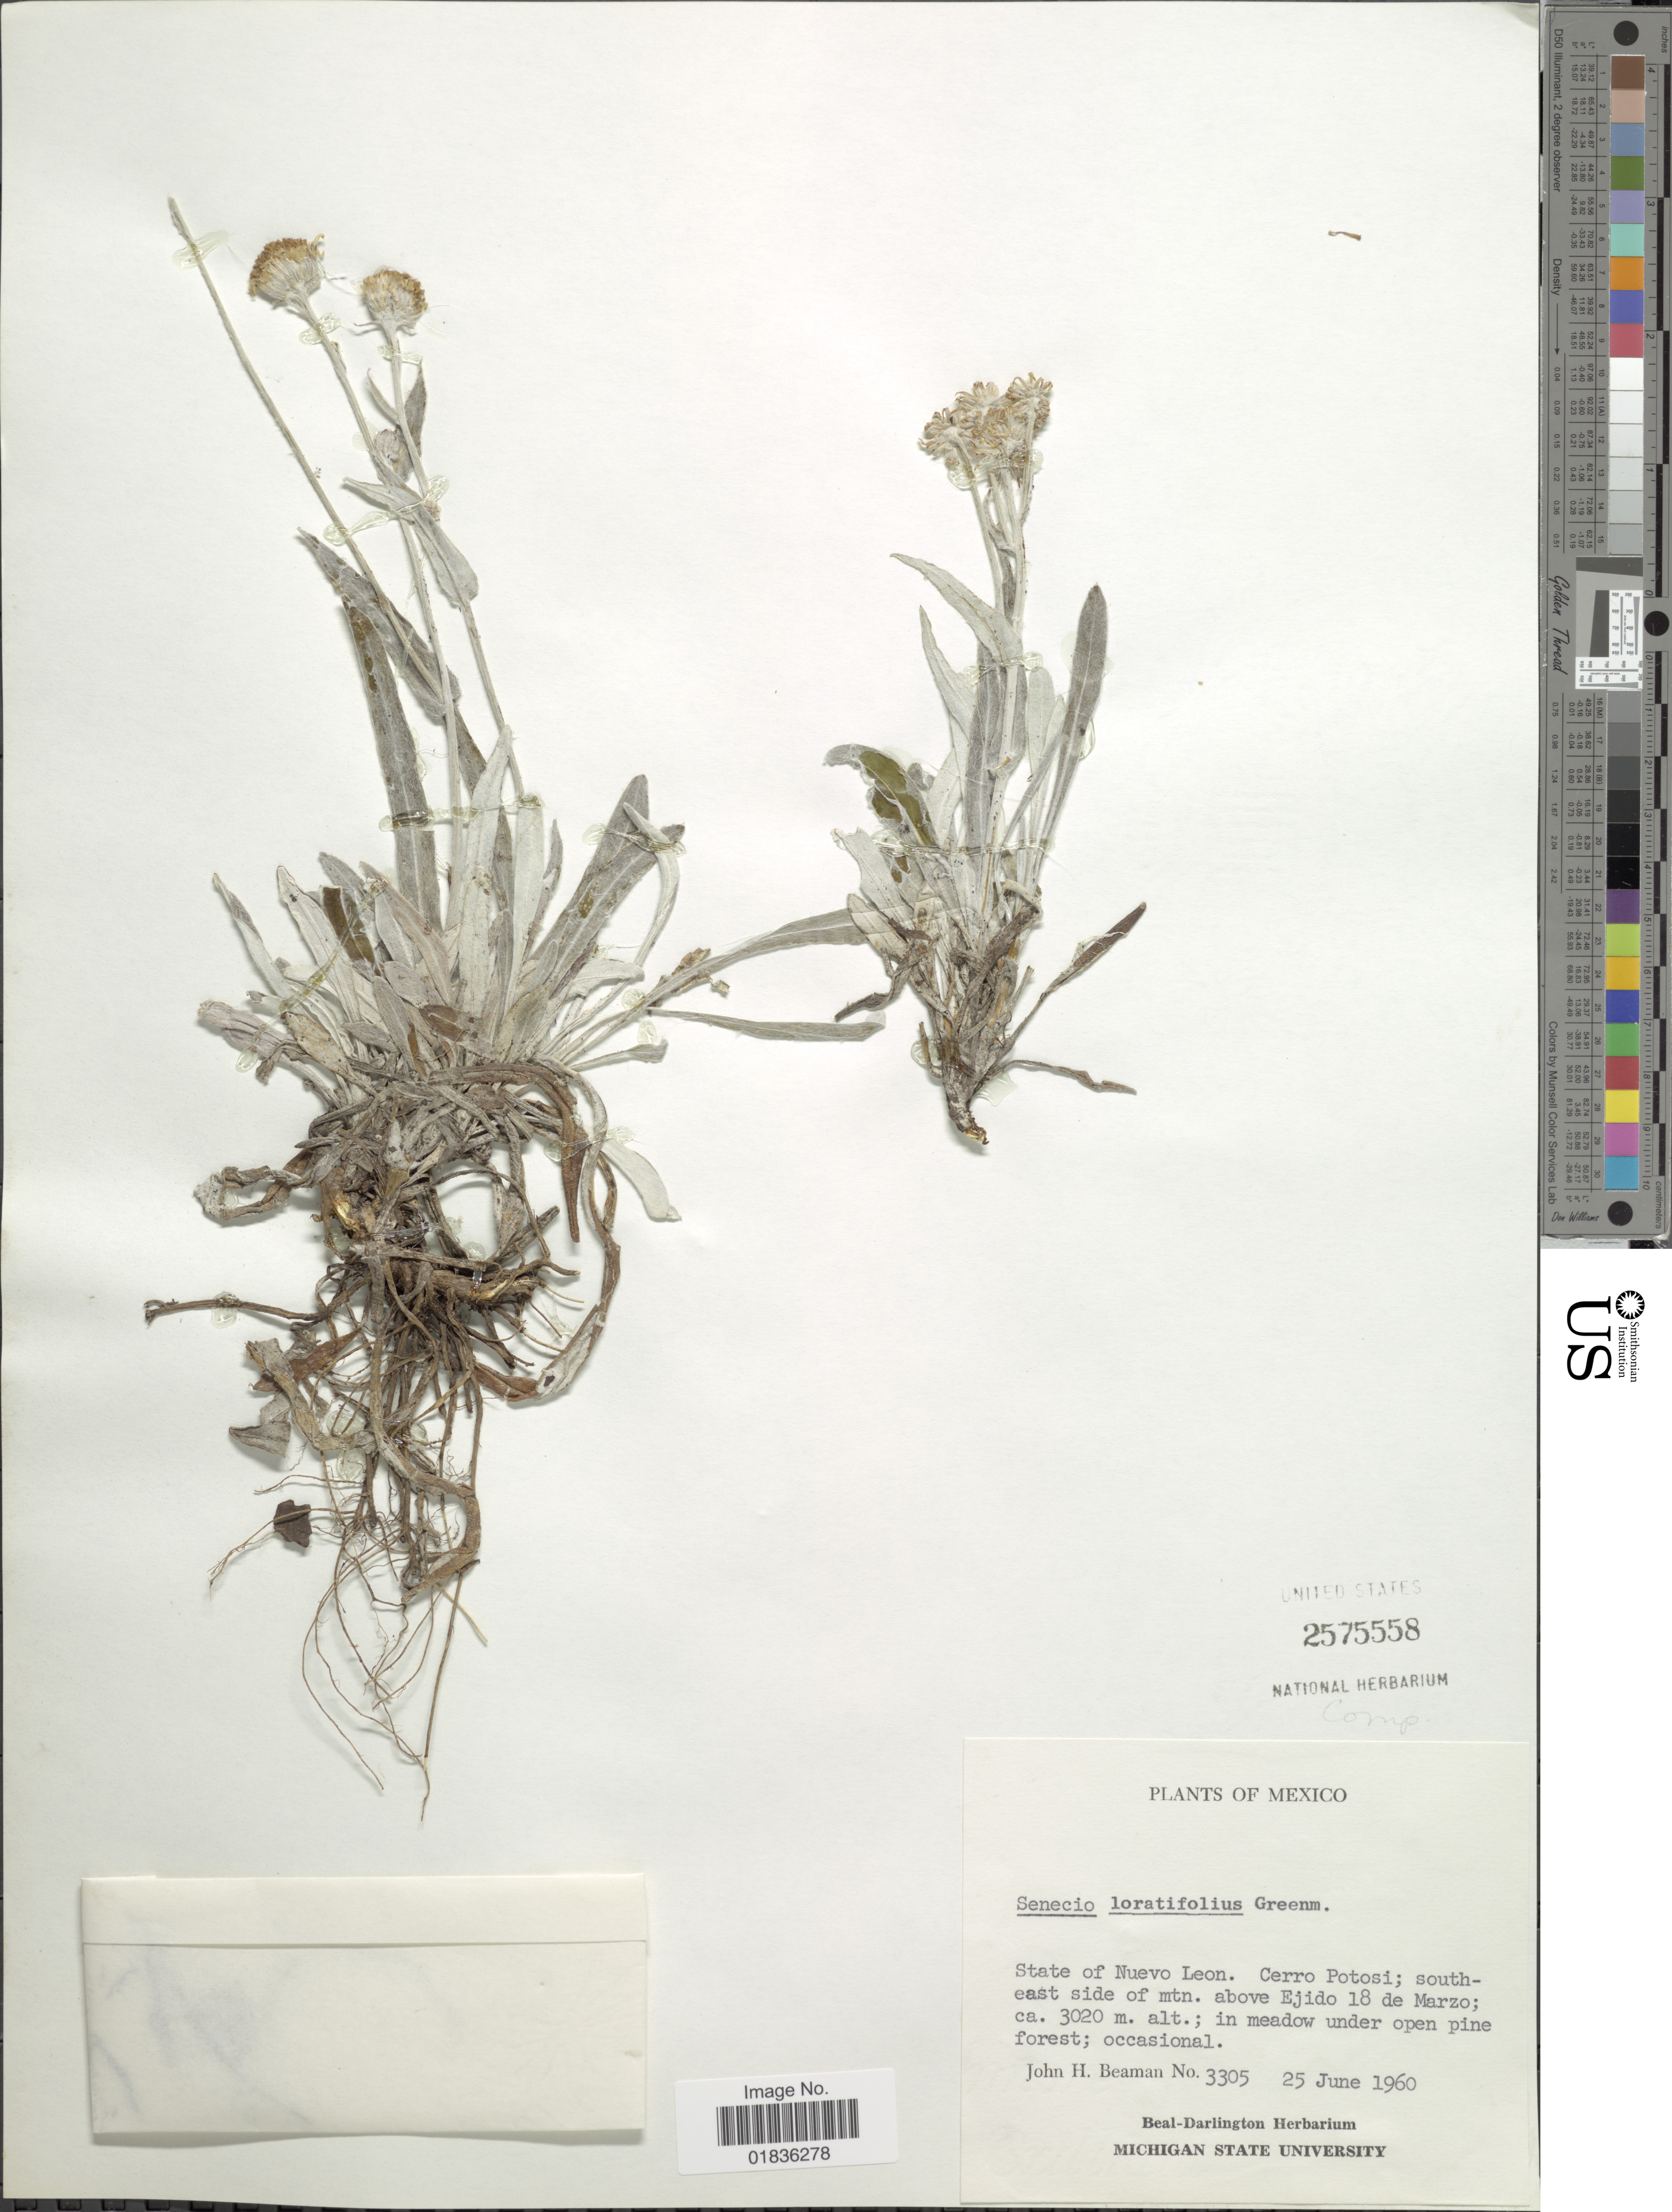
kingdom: Plantae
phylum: Tracheophyta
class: Magnoliopsida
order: Asterales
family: Asteraceae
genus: Senecio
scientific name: Senecio loratifolius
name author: Greenm.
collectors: J. H. Beaman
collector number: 3305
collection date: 1960-06-25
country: Mexico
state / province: Nuevo León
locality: Cerro Potosi; south-east side of mtn. above Ejido 18 de Marzp.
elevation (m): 3020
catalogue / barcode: US 2575558